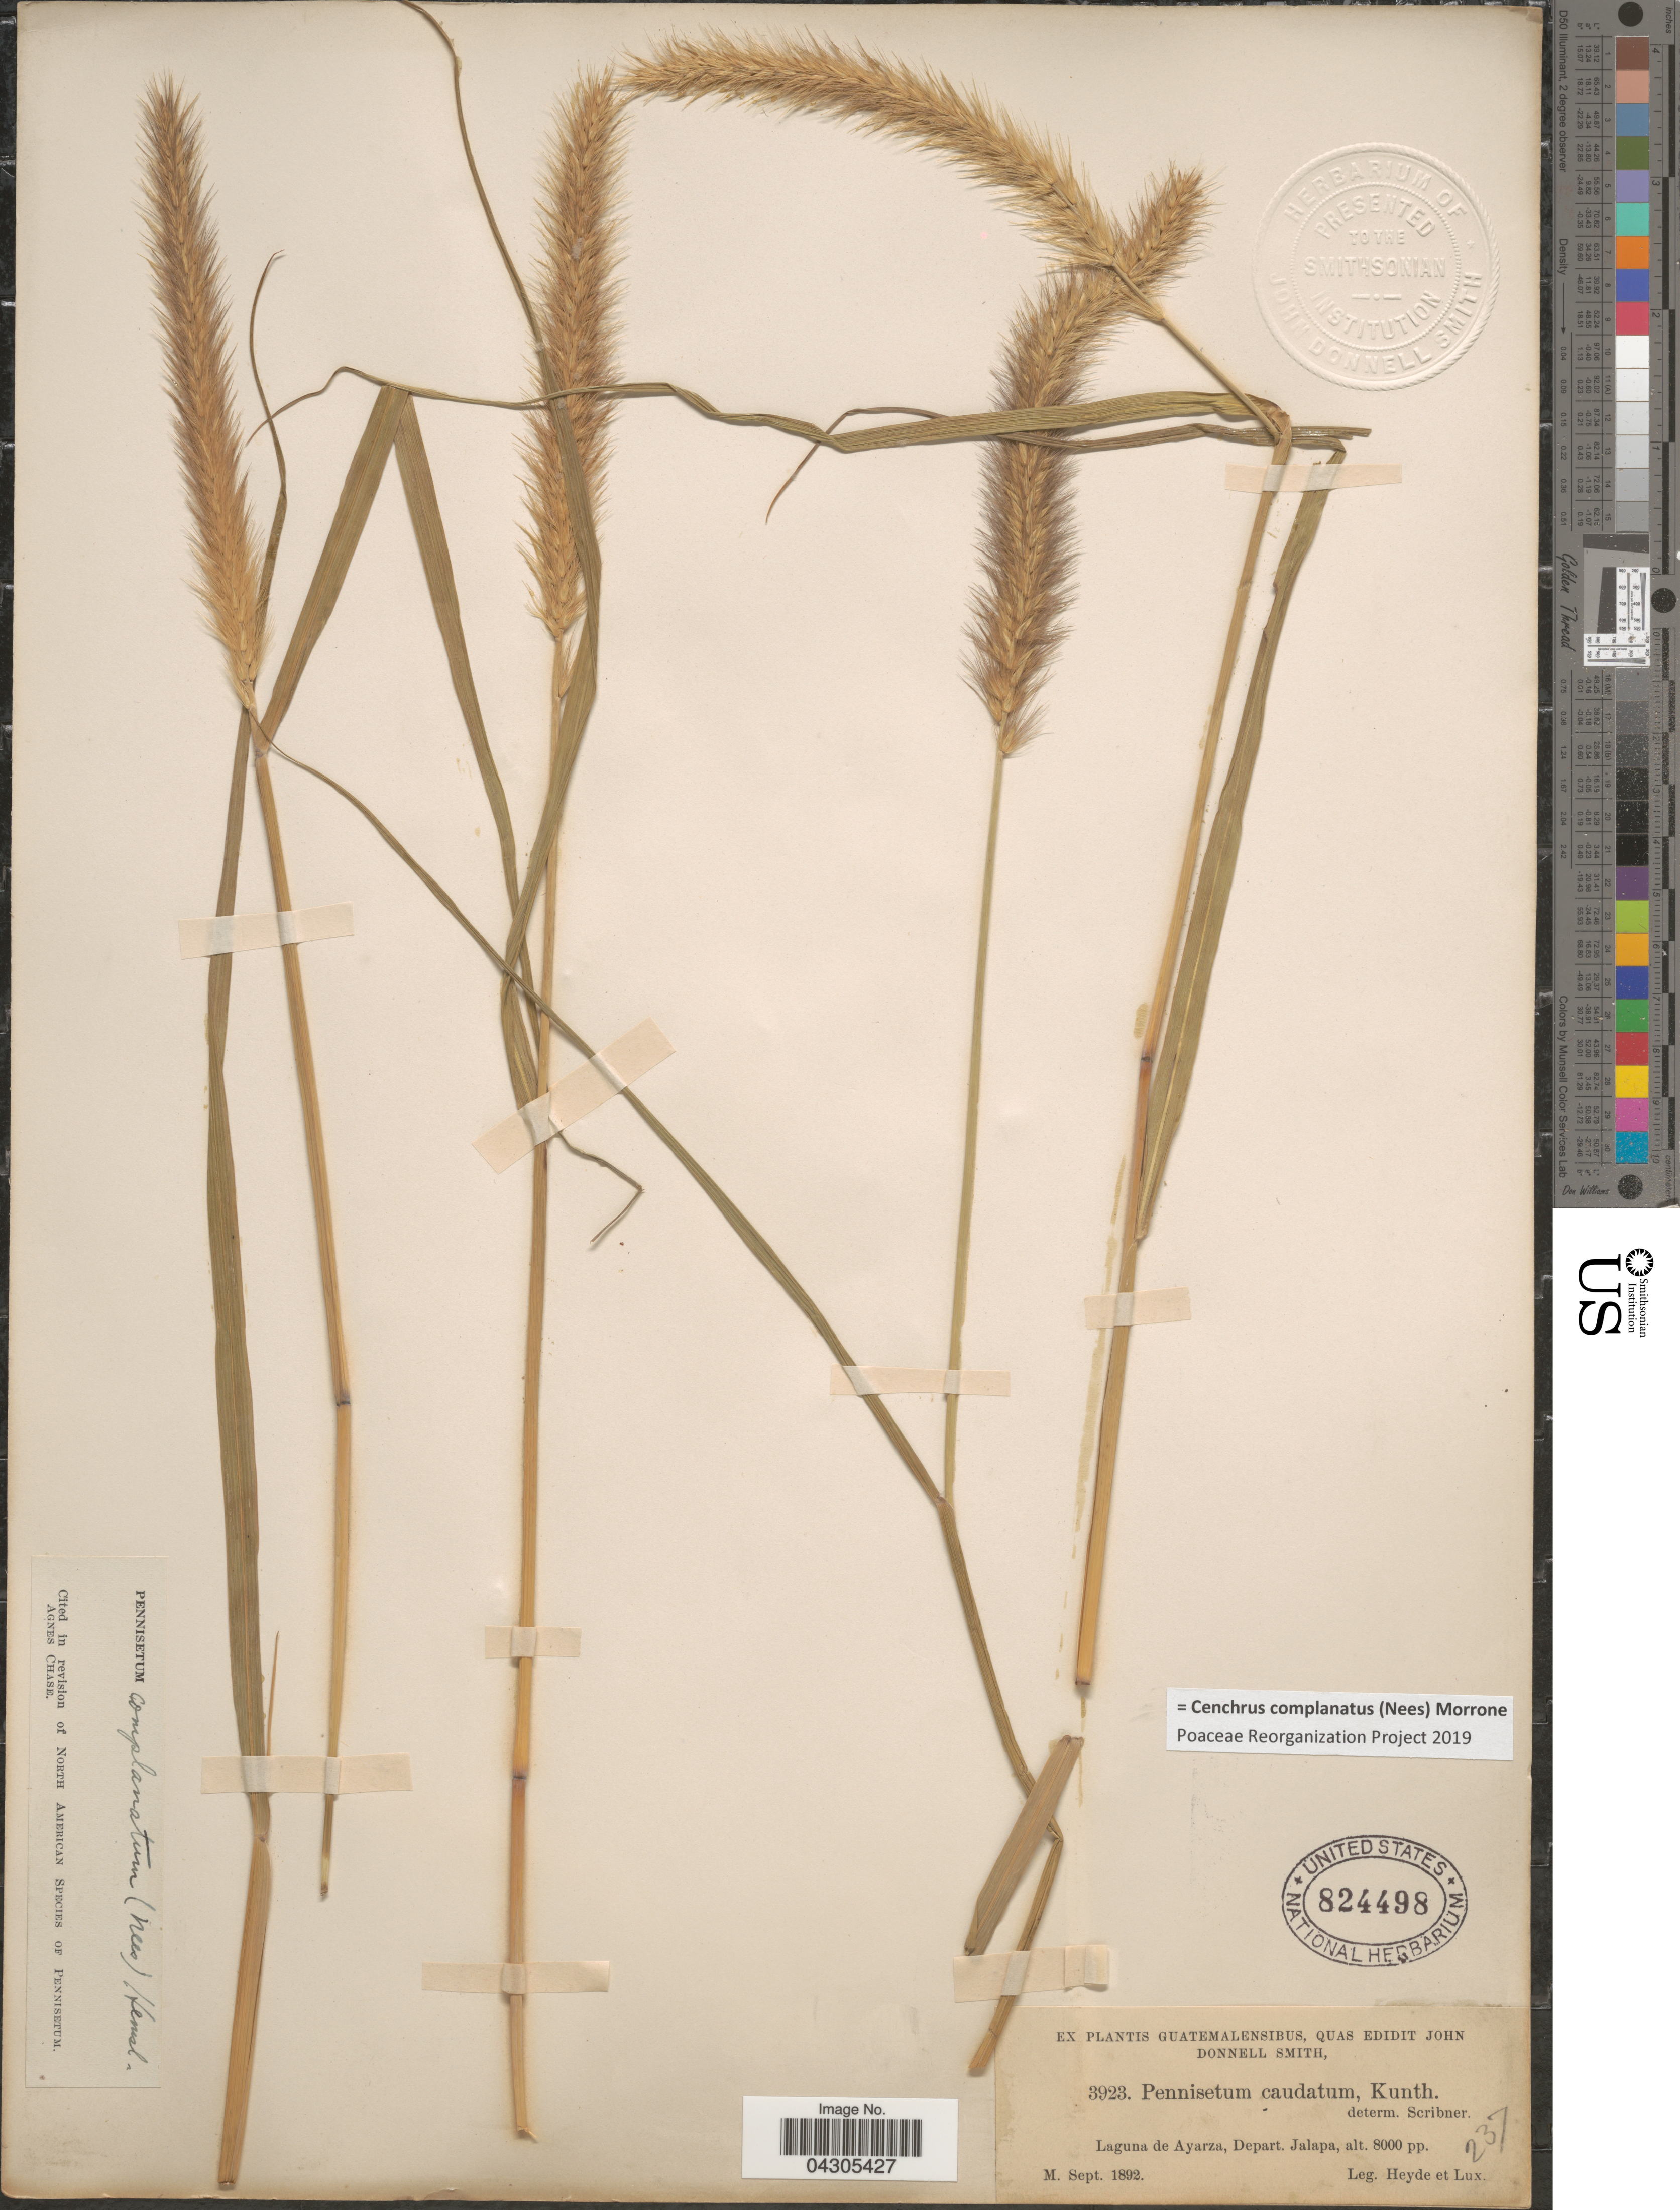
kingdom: Plantae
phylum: Tracheophyta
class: Liliopsida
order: Poales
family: Poaceae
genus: Cenchrus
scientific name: Cenchrus complanatus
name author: (Nees) Morrone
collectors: Heyde & Lux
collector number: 3923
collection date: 1892-09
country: Guatemala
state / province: Jalapa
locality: Laguna de Ayarza, Depart. Jalapa.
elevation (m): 2438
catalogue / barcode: US 824498